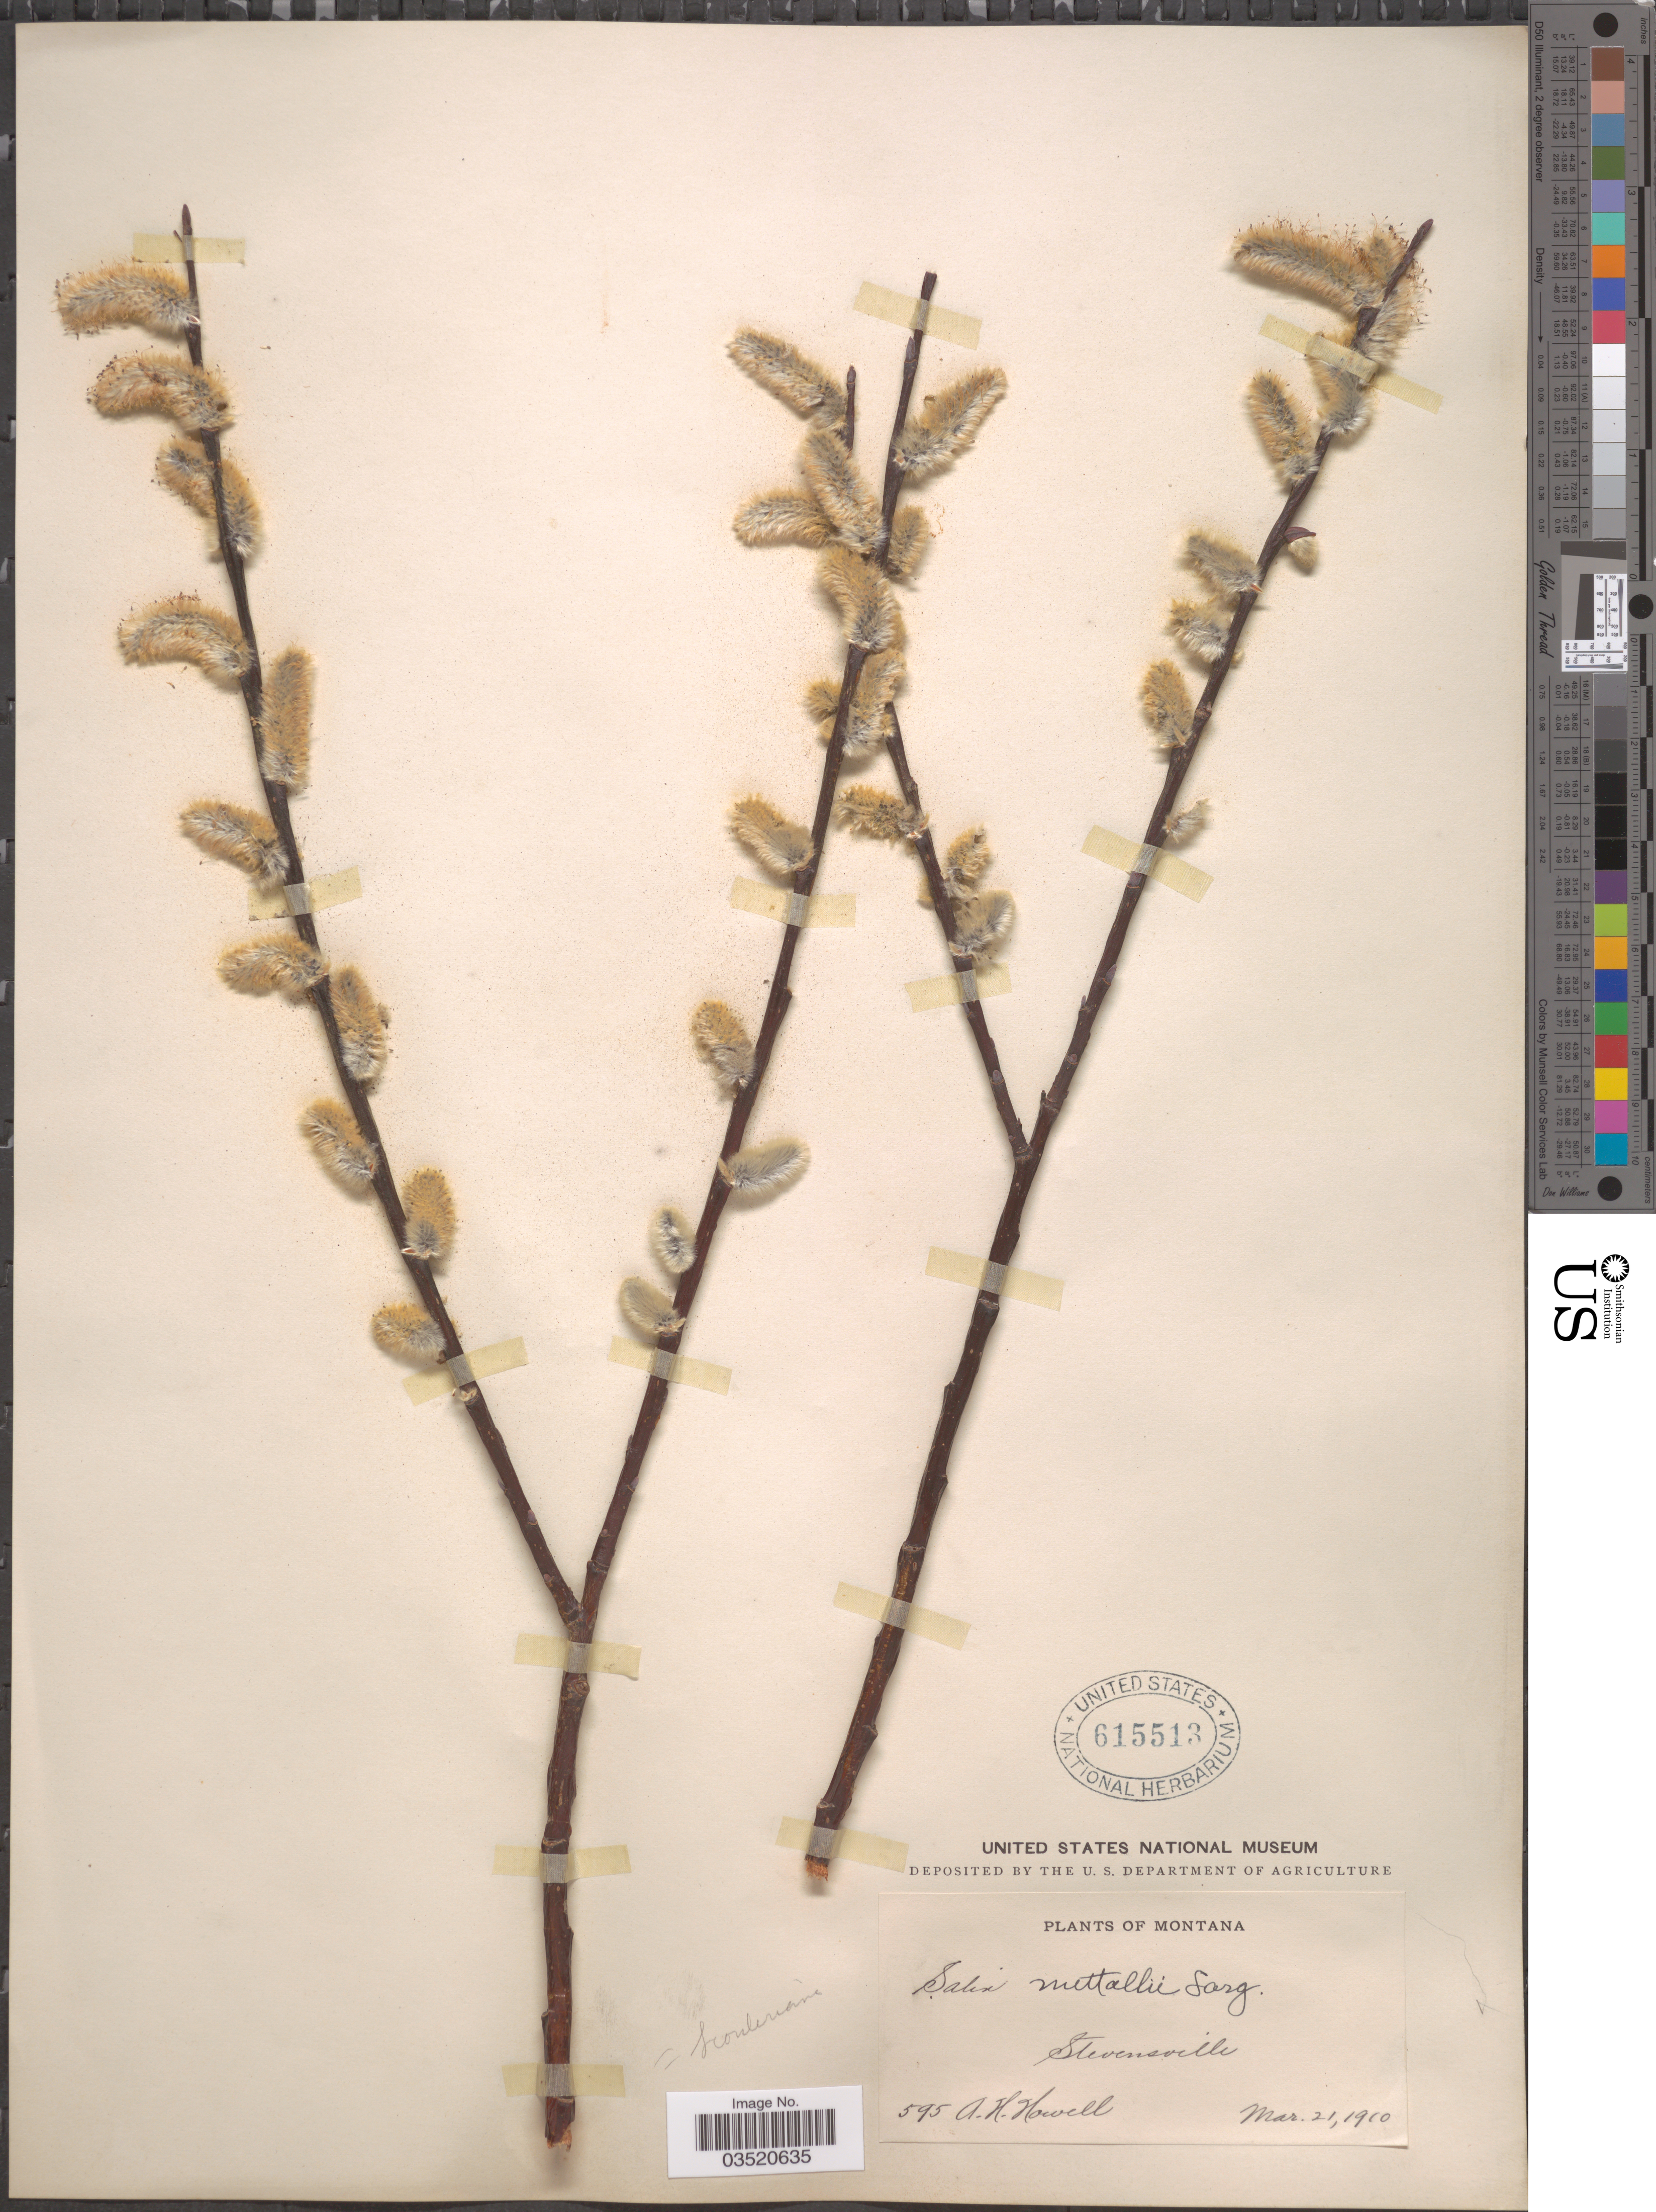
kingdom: Plantae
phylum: Tracheophyta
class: Magnoliopsida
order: Malpighiales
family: Salicaceae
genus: Salix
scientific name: Salix scouleriana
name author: Barratt ex Hook.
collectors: A. Howell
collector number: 595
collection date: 1910-03-21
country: United States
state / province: Montana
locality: Stevensville.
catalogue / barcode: US 615513